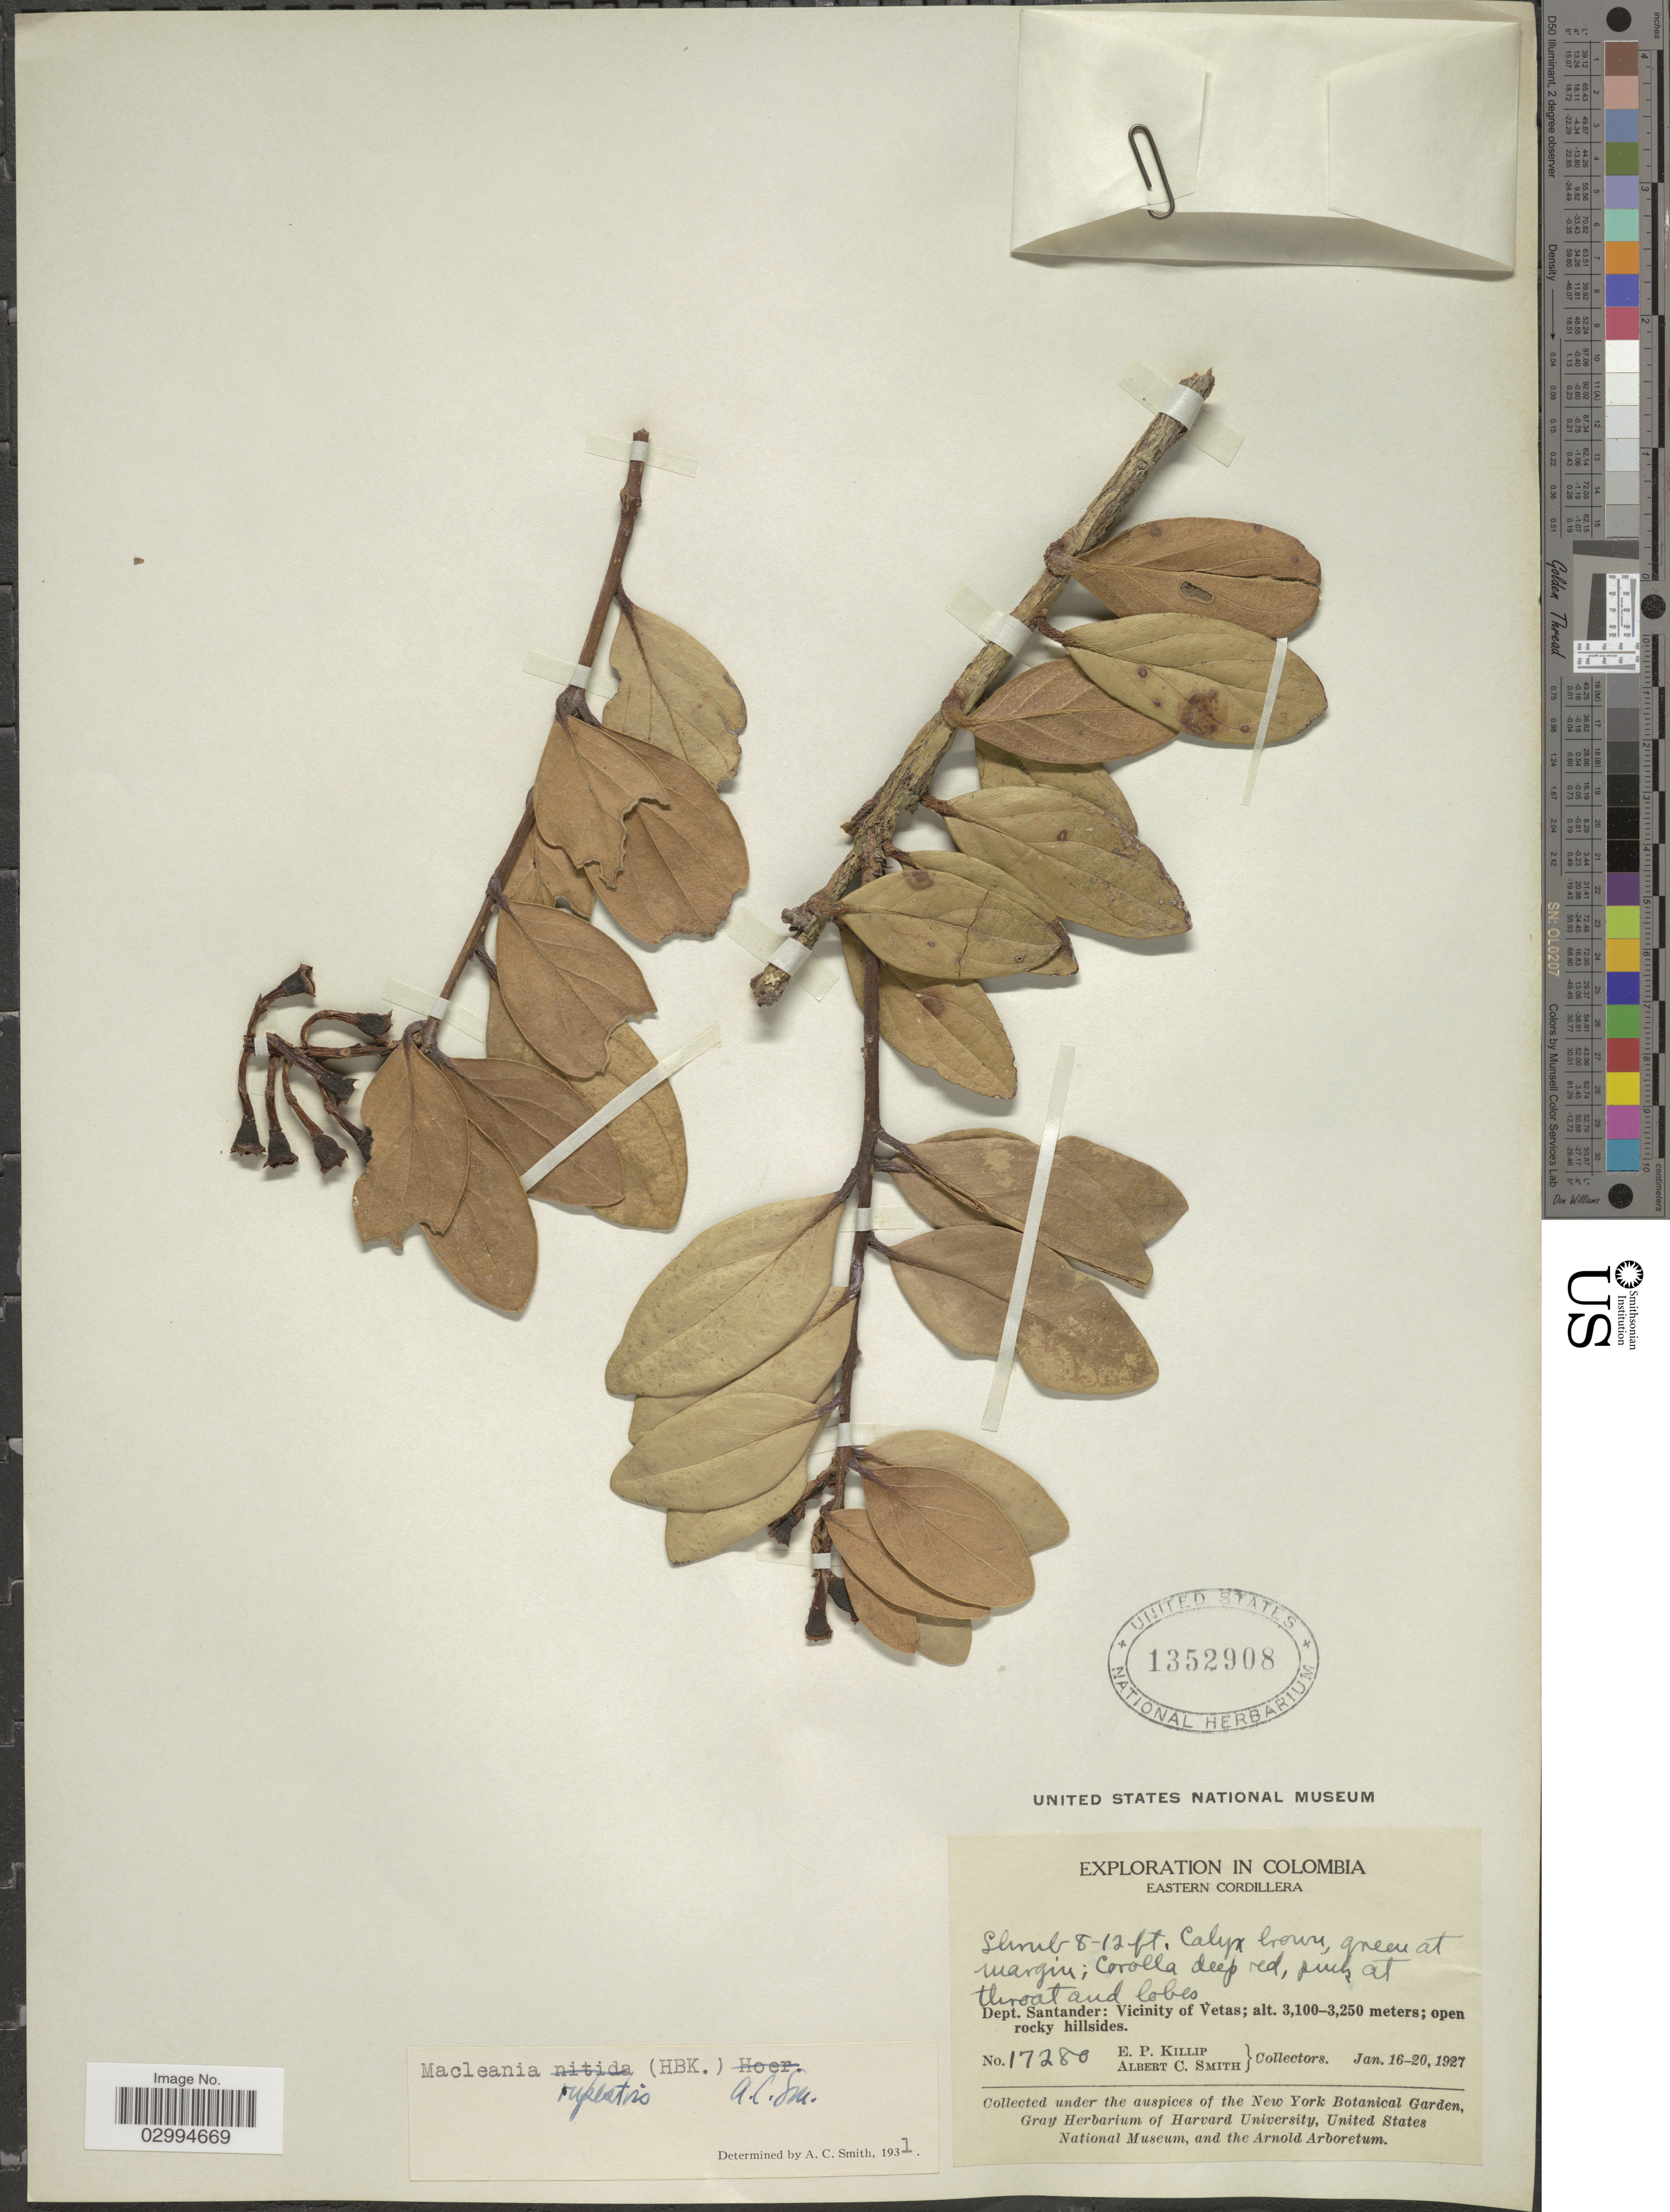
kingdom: Plantae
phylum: Tracheophyta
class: Magnoliopsida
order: Ericales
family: Ericaceae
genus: Macleania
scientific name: Macleania rupestris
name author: (Kunth) A.C. Sm.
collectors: E. P. Killip & A. C. Smith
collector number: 17280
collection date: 1927-01-16/1927-01-20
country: Colombia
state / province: Santander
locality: Eastern Cordillera. Dept. Santander: Vicinity of Vetas.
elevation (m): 3100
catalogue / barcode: US 1352908